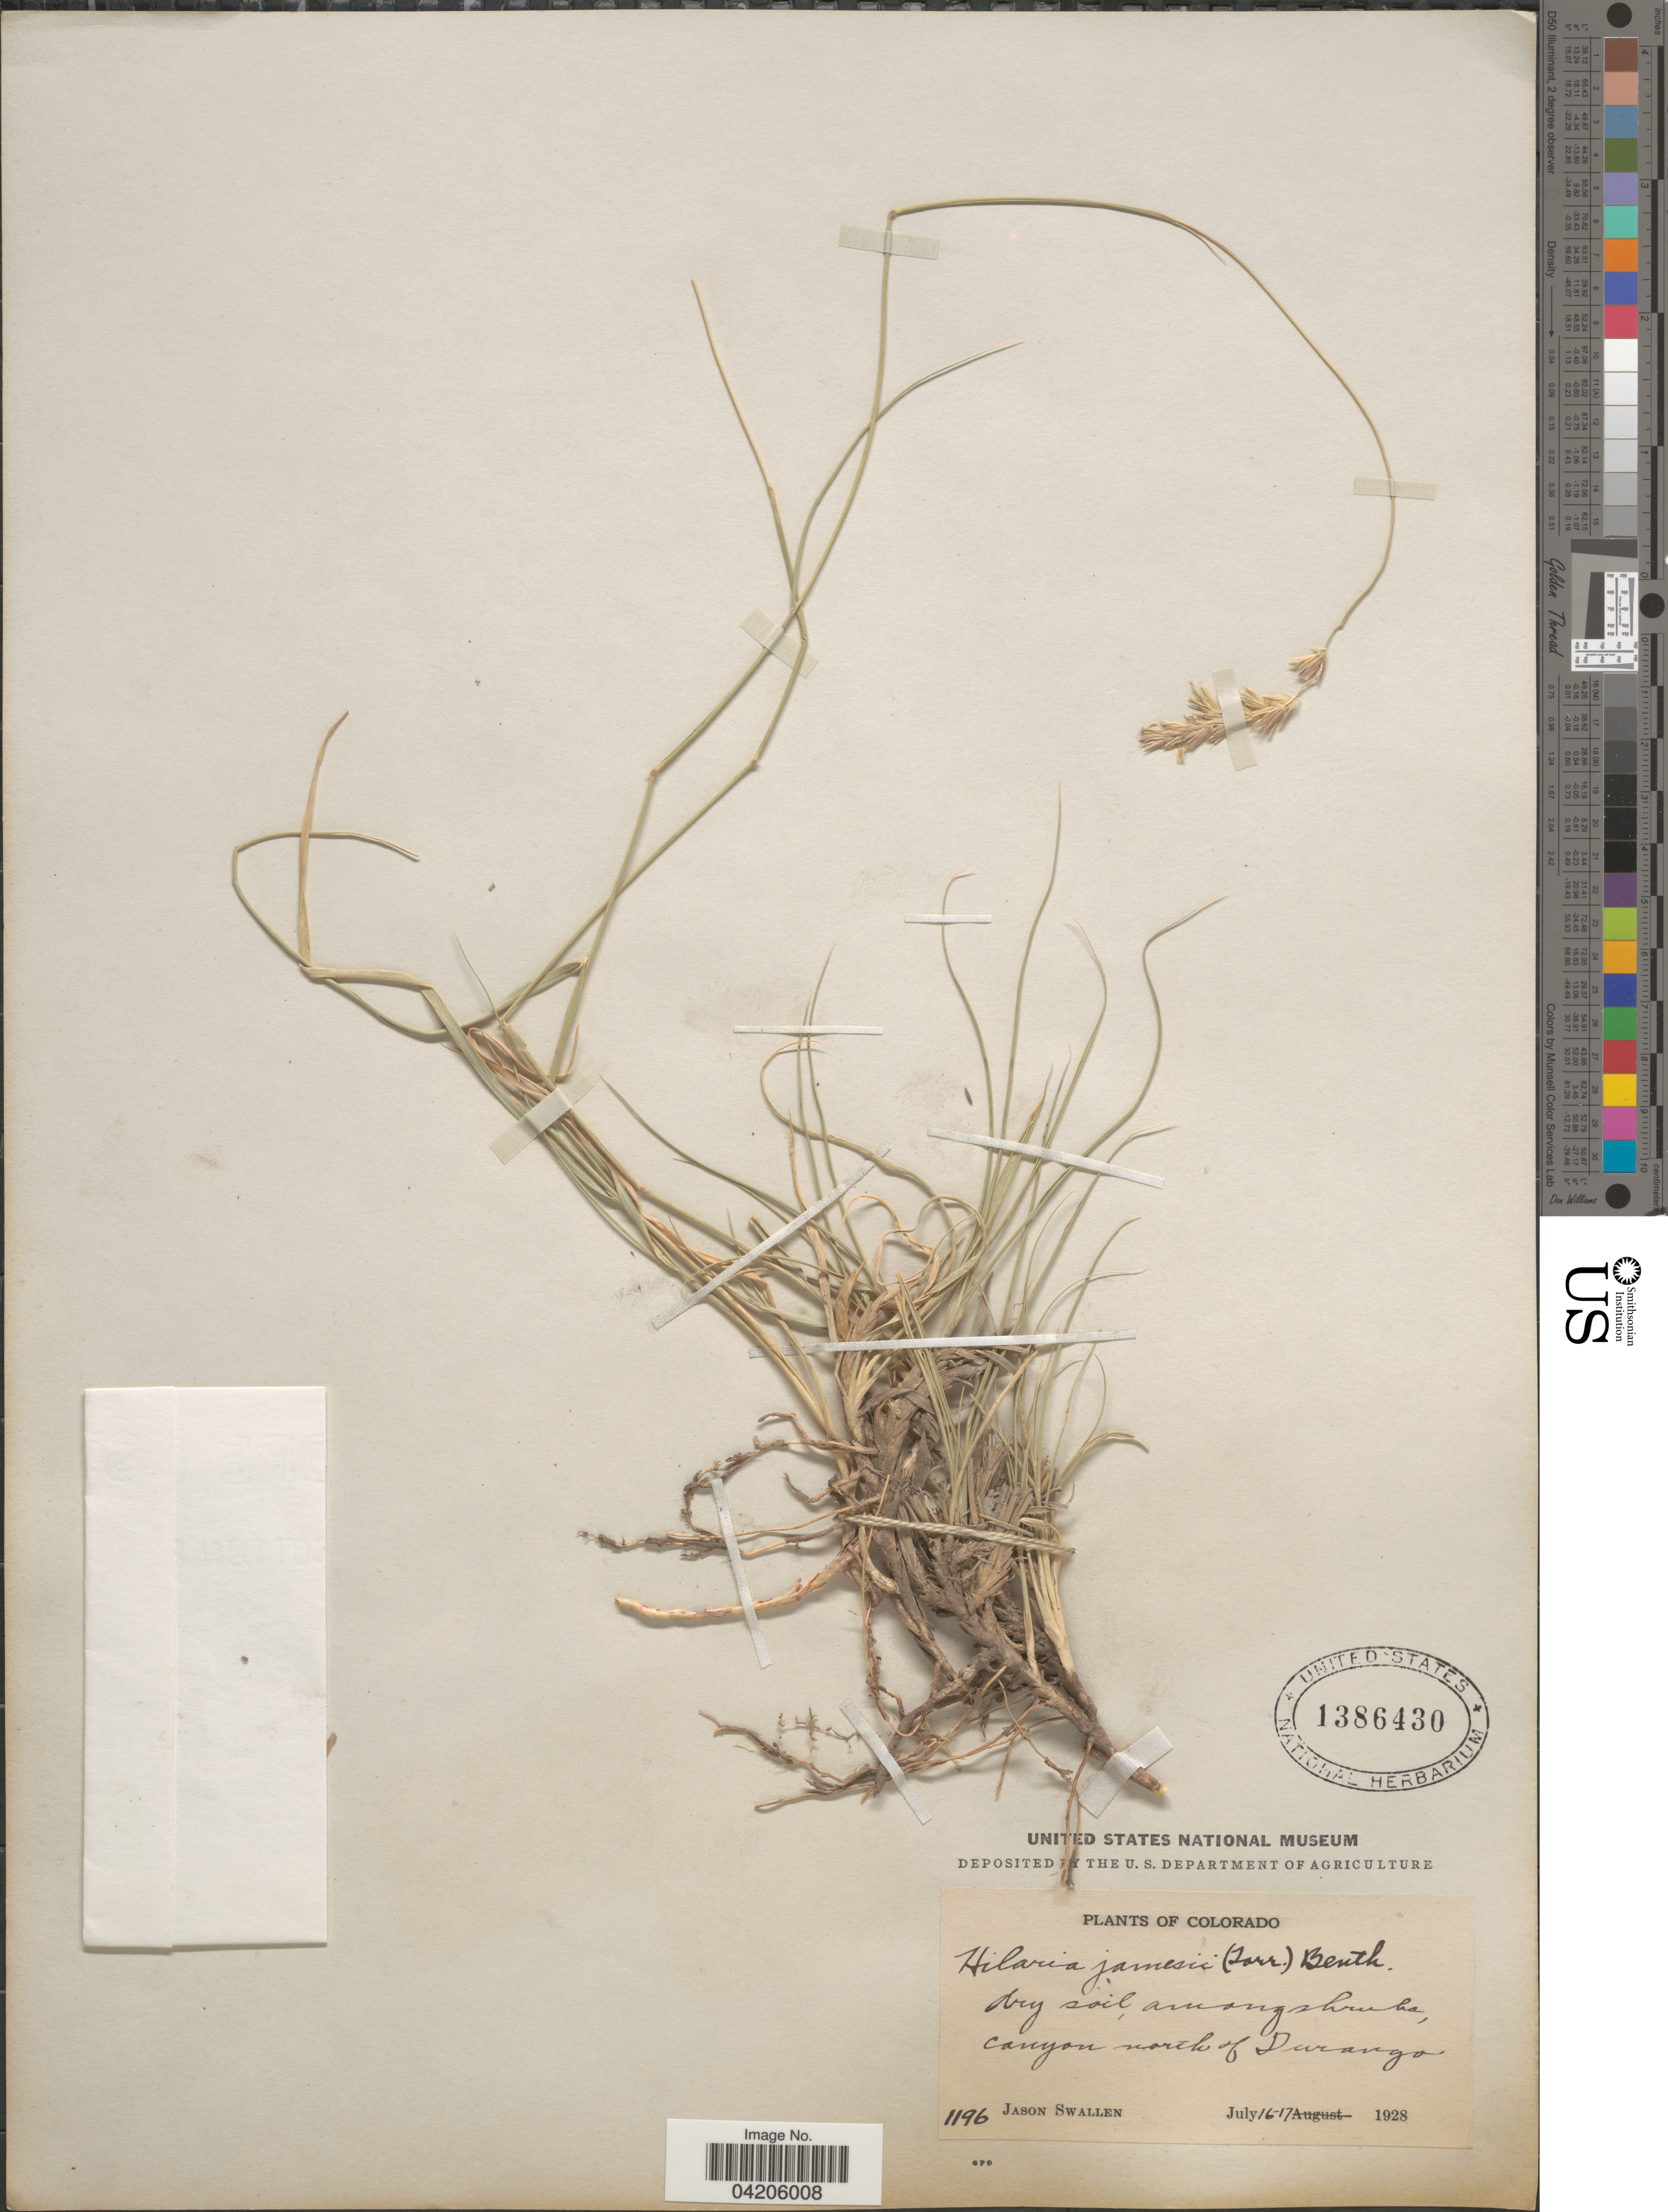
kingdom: Plantae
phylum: Tracheophyta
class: Liliopsida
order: Poales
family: Poaceae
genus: Hilaria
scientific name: Hilaria jamesii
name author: (Torr.) Benth.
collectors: J. R. Swallen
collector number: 1196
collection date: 1928-07-16/1928-07-17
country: United States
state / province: Colorado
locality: Canyon north of Durango.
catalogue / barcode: US 1386430